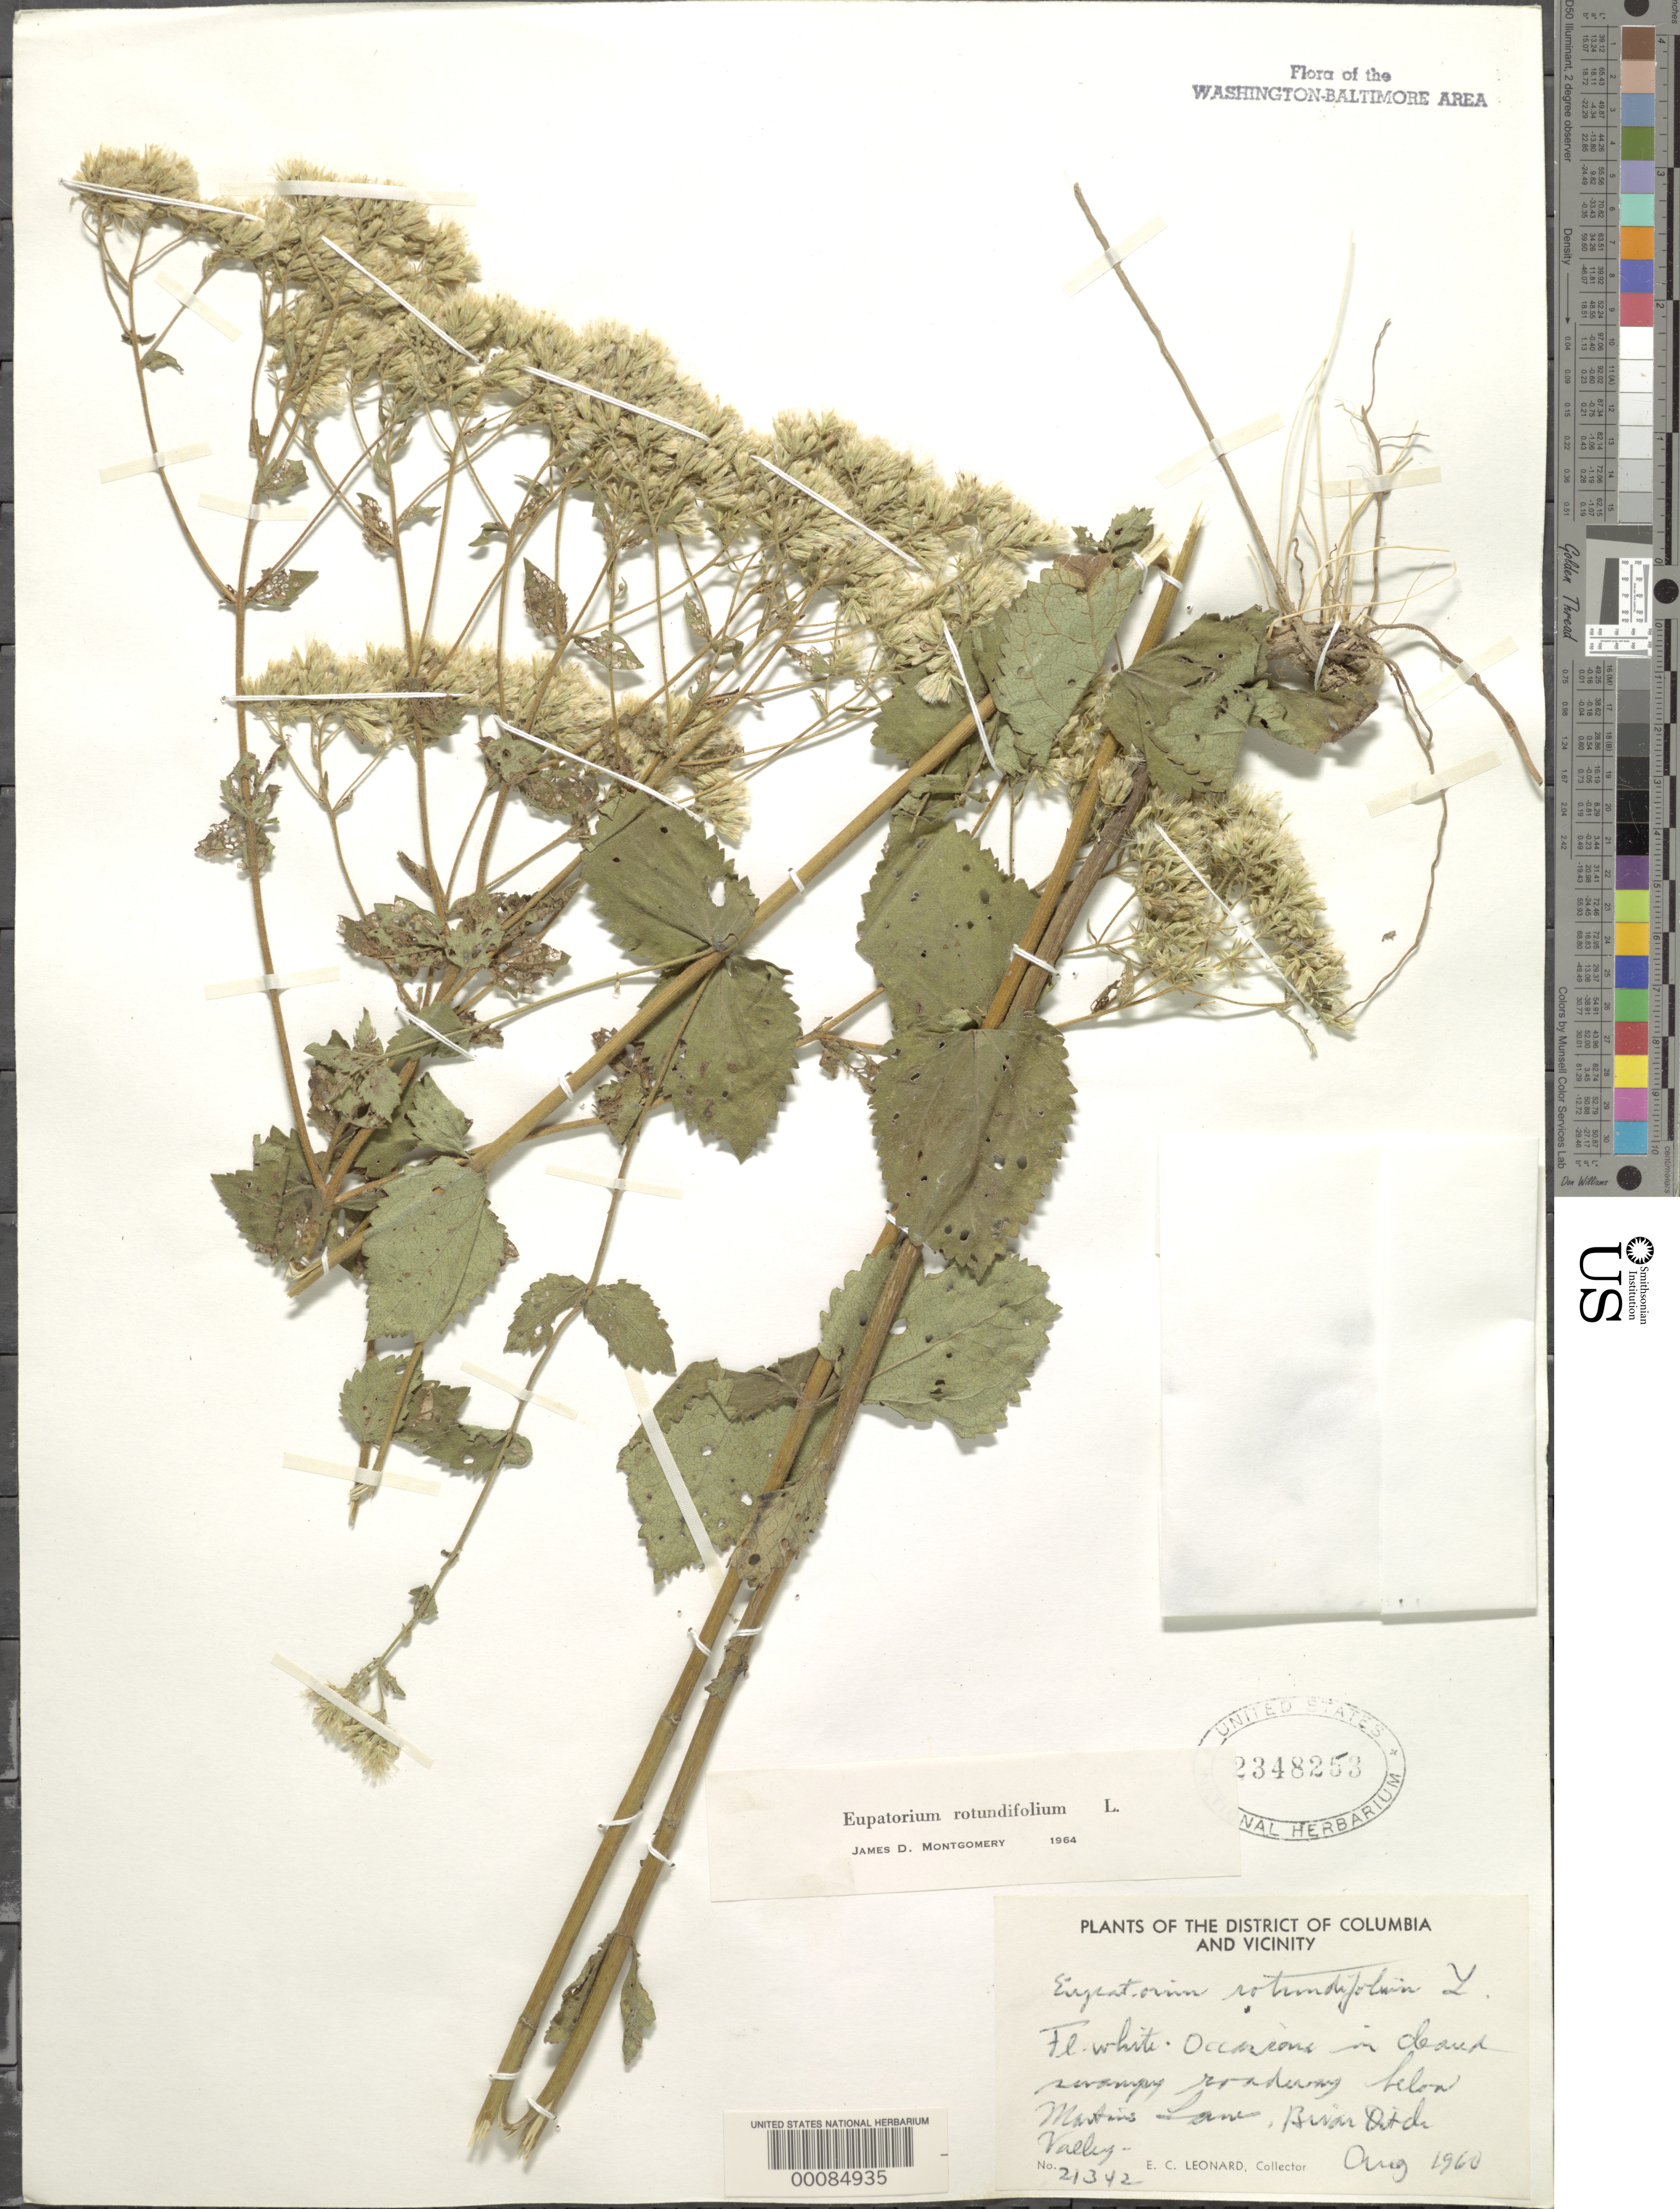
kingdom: Plantae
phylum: Tracheophyta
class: Magnoliopsida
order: Asterales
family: Asteraceae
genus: Eupatorium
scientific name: Eupatorium rotundifolium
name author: L.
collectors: E. C. Leonard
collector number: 21342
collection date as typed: Aug 1960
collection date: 1960-08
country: United States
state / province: Maryland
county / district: Prince George's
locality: Briar Ditch Valley below Martins Lane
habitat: Cleared swampy roadway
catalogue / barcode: US 2348253